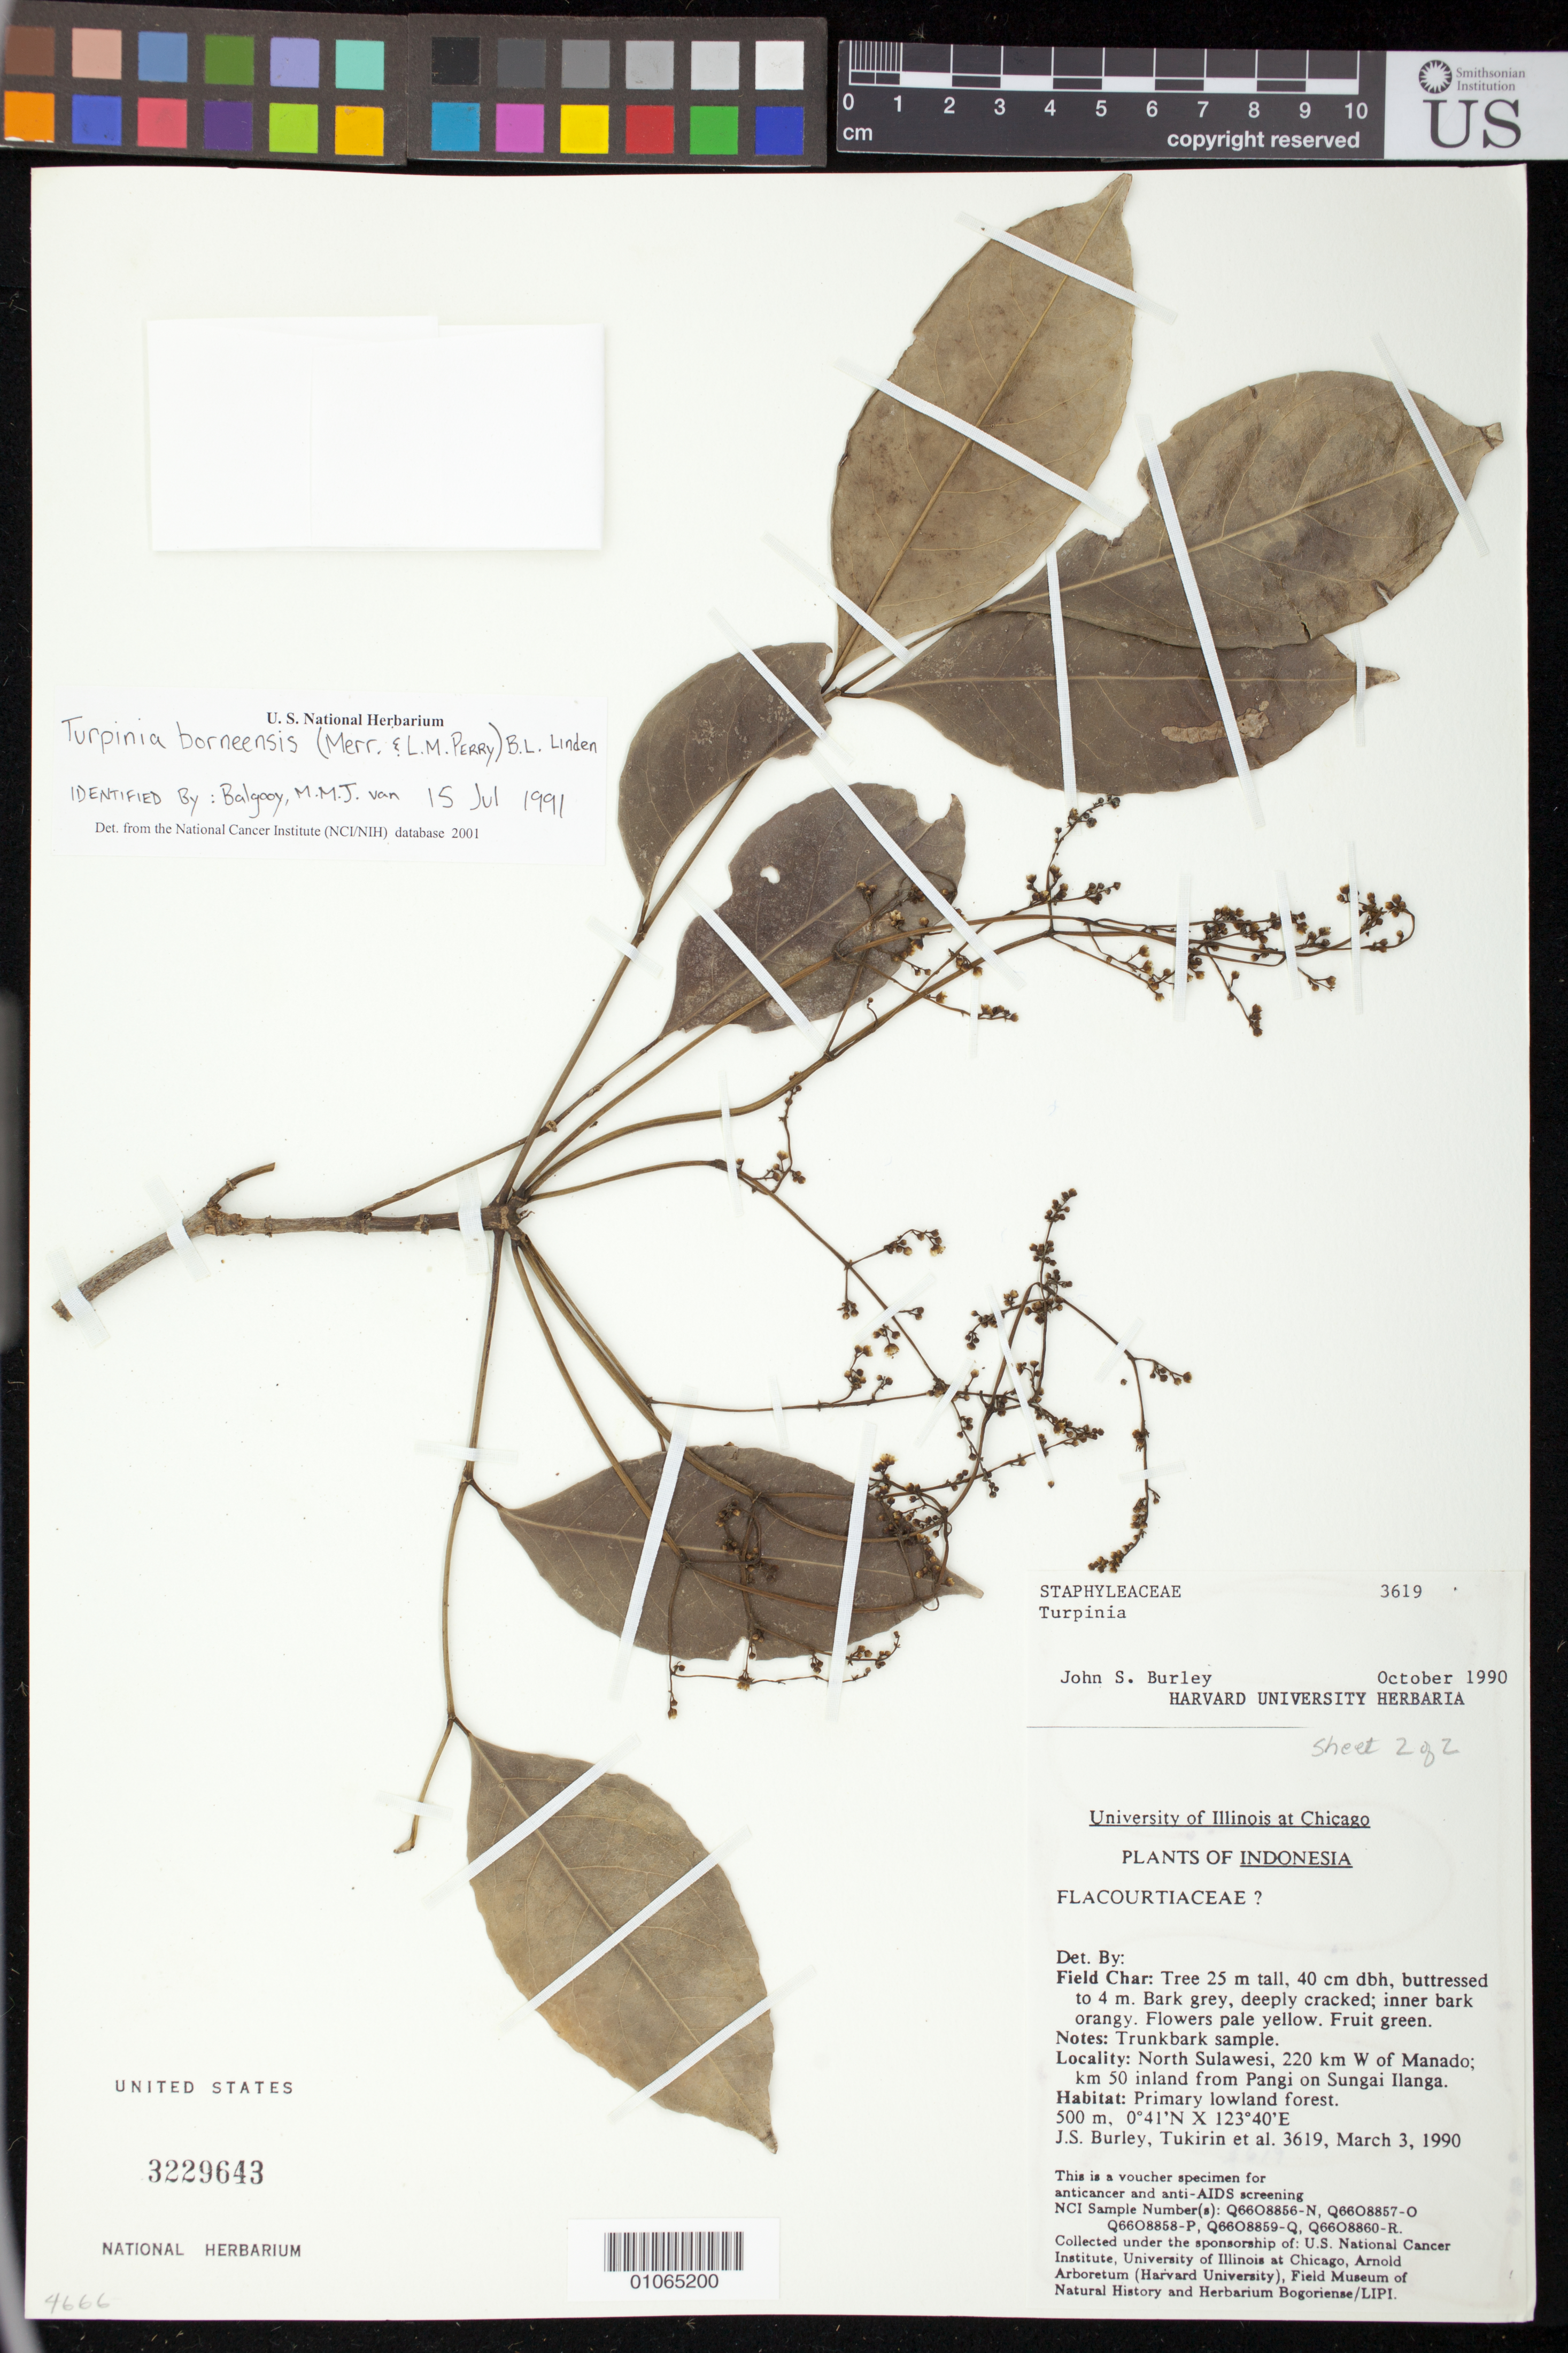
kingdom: Plantae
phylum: Tracheophyta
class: Magnoliopsida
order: Crossosomatales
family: Staphyleaceae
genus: Turpinia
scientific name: Turpinia borneensis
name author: (Merr. & L.M. Perry) B.L. Linden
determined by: Balgooy, M. M. J. van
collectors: J. S. Burley et al.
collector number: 3619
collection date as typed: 3 Mar 1990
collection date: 1990-03-03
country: Indonesia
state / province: Sulawesi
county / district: Sulawesi Utara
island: Sulawesi [Celebes]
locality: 220 km W of Manado; km 50 inland from Pangi on Sungai Ilanga.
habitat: Primary lowland forest.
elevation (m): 500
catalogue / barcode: US 3229643